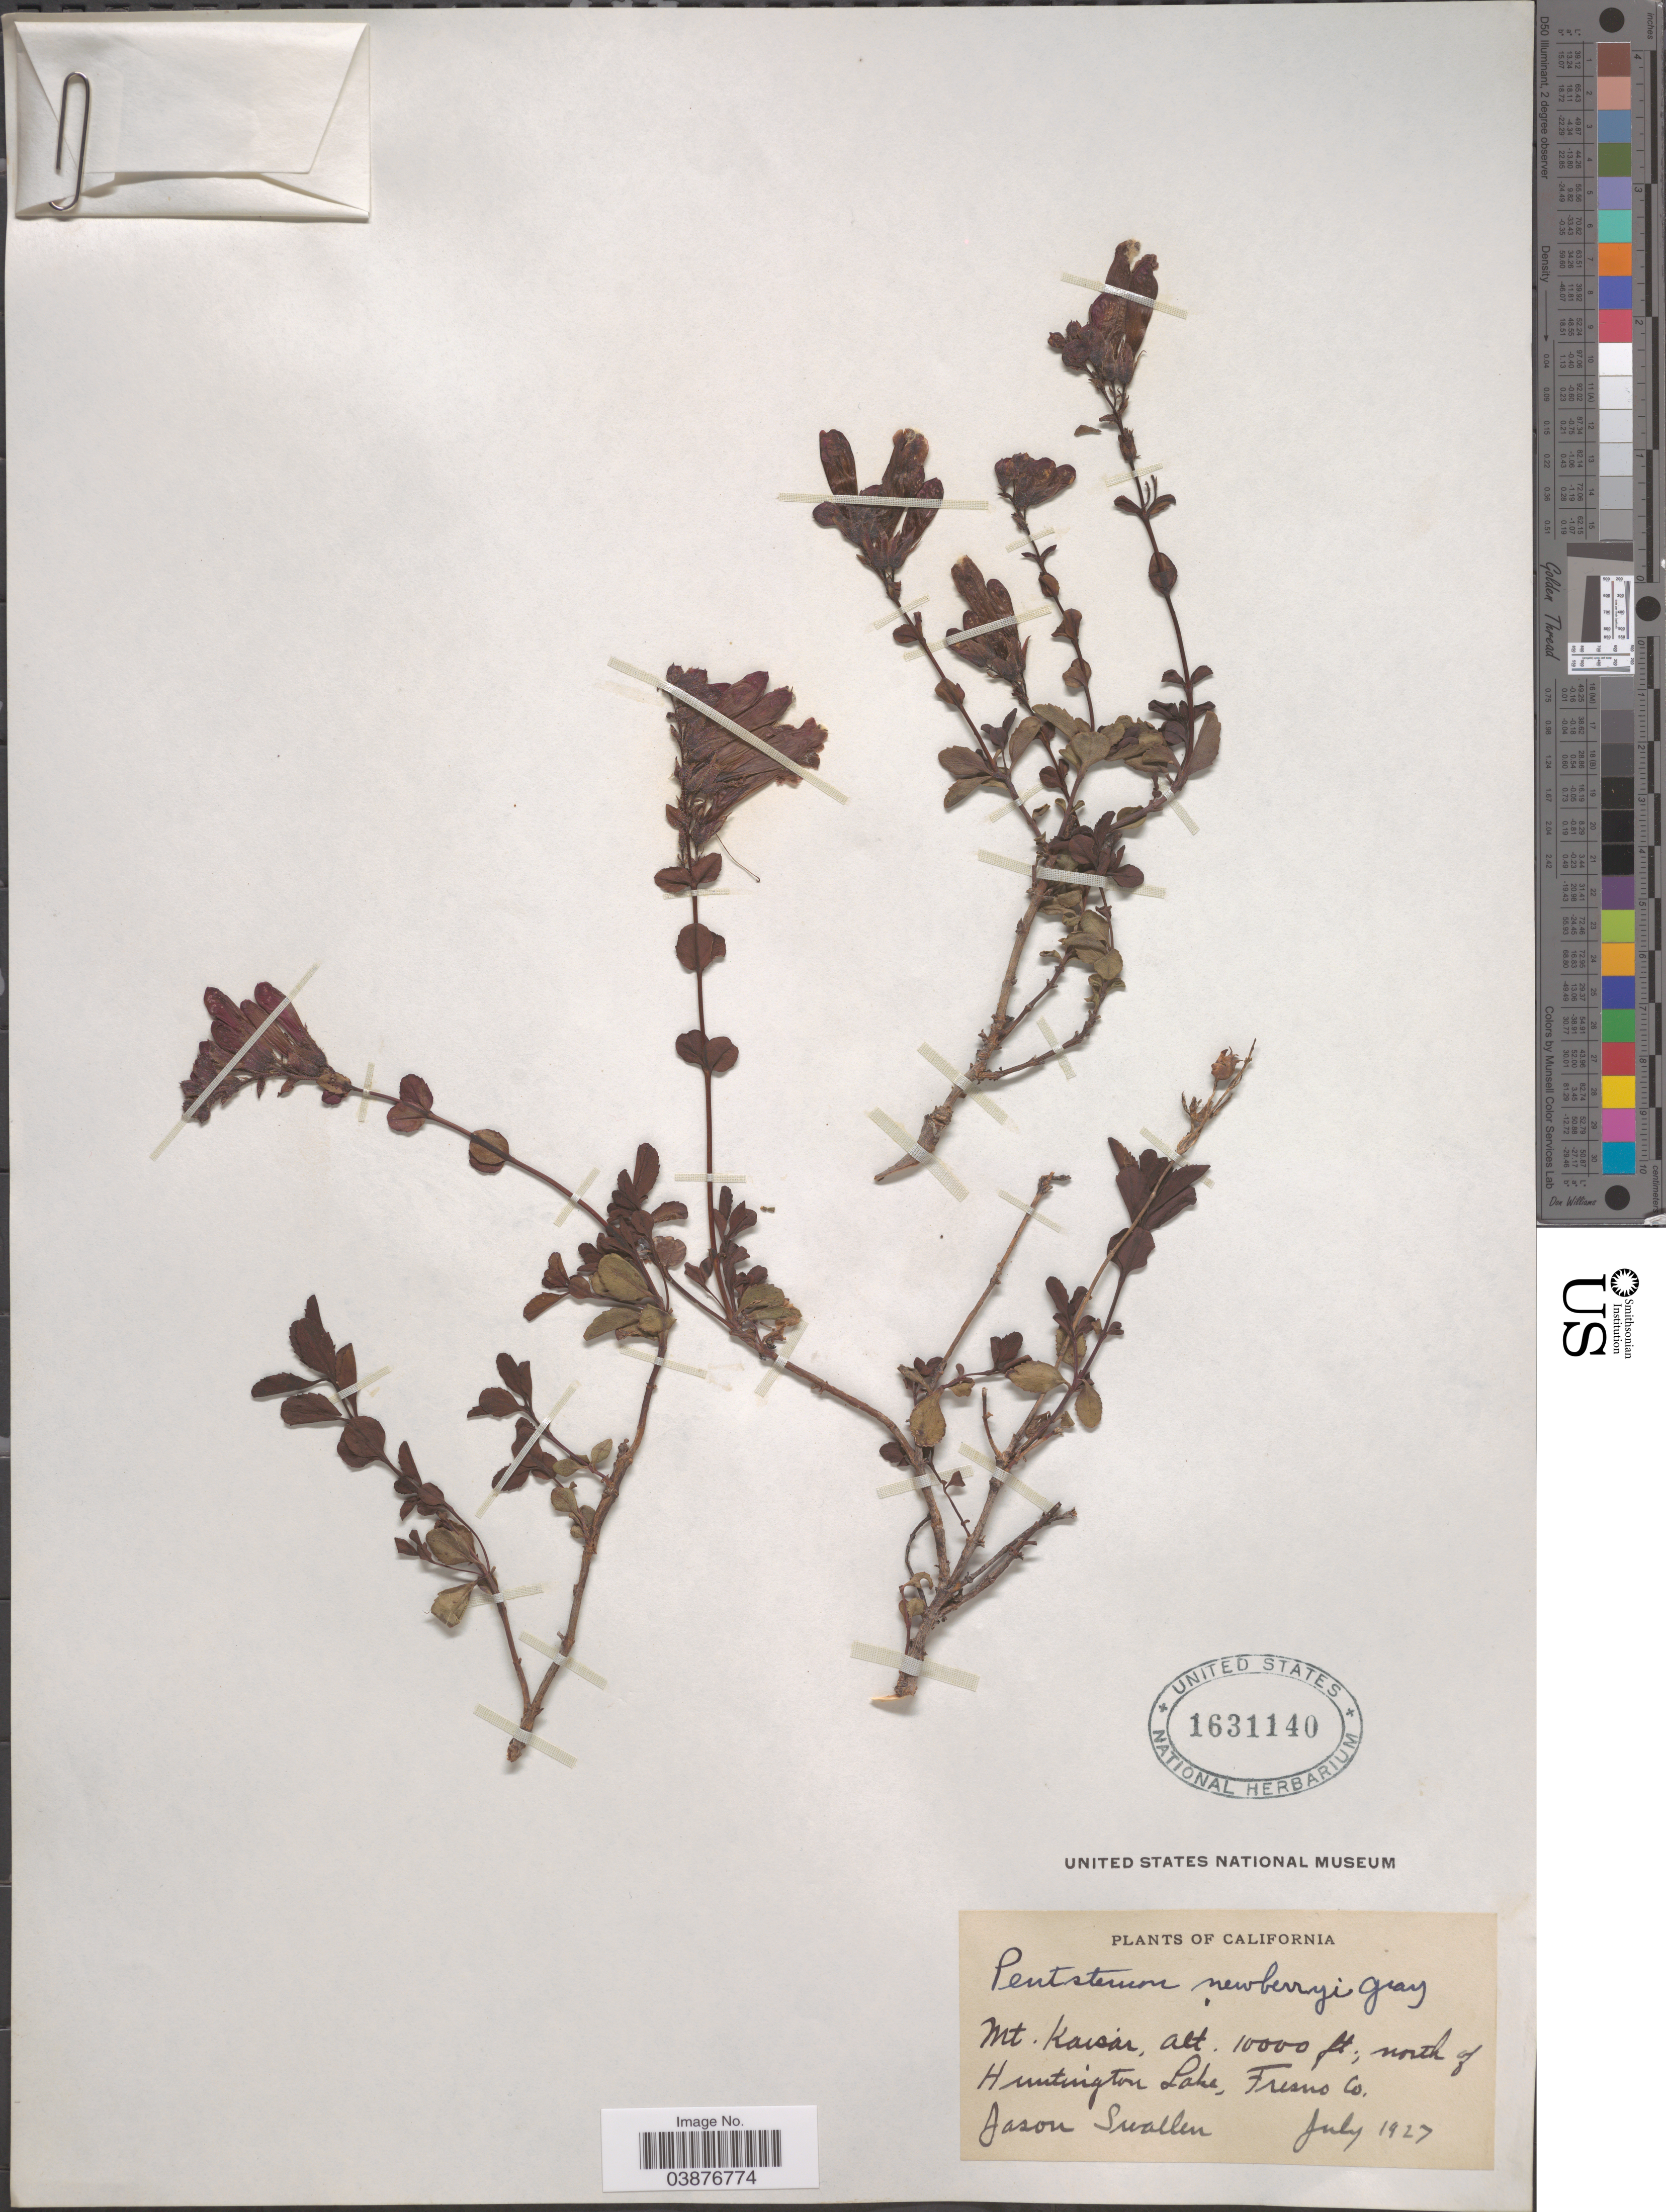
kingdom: Plantae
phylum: Tracheophyta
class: Magnoliopsida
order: Lamiales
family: Plantaginaceae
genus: Penstemon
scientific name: Penstemon newberryi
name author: A. Gray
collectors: J. R. Swallen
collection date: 1927-07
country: United States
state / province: California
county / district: Fresno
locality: Mt. Kaisar, north of Huntington Lake, Fresno Co.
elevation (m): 3048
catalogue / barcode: US 1631140